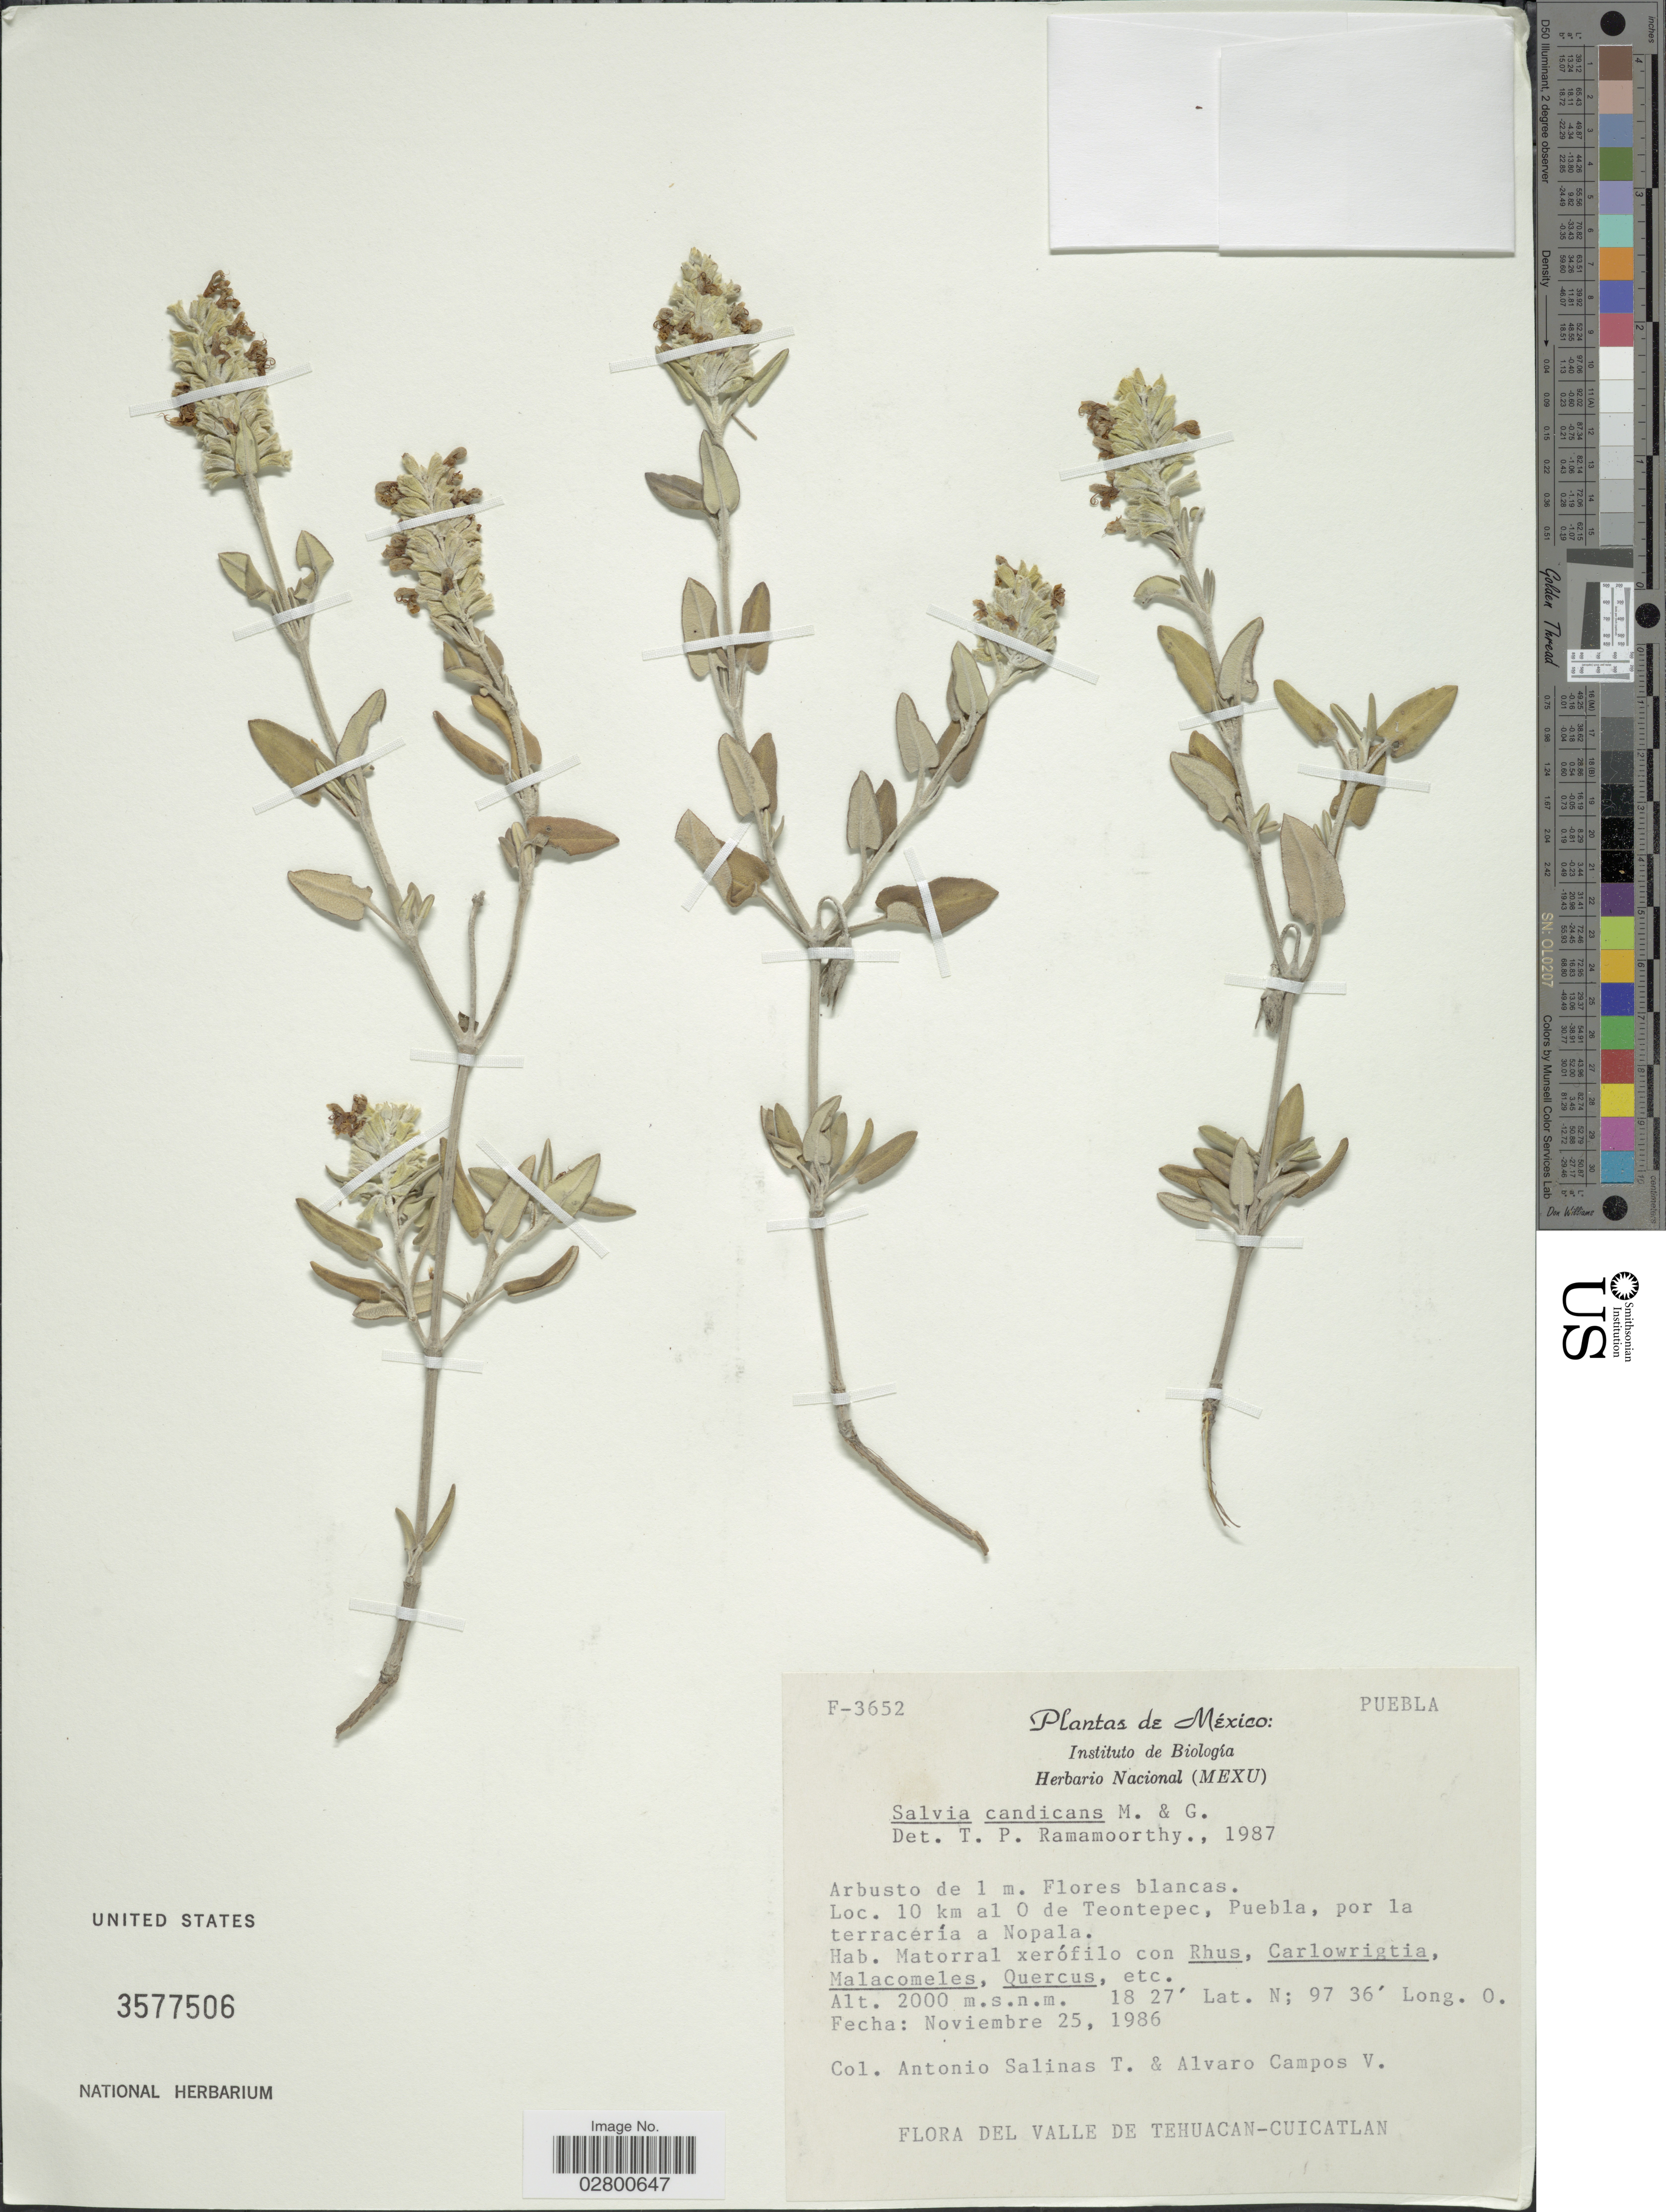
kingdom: Plantae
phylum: Tracheophyta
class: Magnoliopsida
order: Lamiales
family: Lamiaceae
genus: Salvia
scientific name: Salvia candicans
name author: M. Martens & Galeotti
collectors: A. Salinas T. & A. Campos V.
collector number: F-3652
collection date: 1986-11-25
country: Mexico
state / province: Puebla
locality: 10 km al O de Teontepec, Puebla, por la terracería Nopala.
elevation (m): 2000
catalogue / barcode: US 3577506